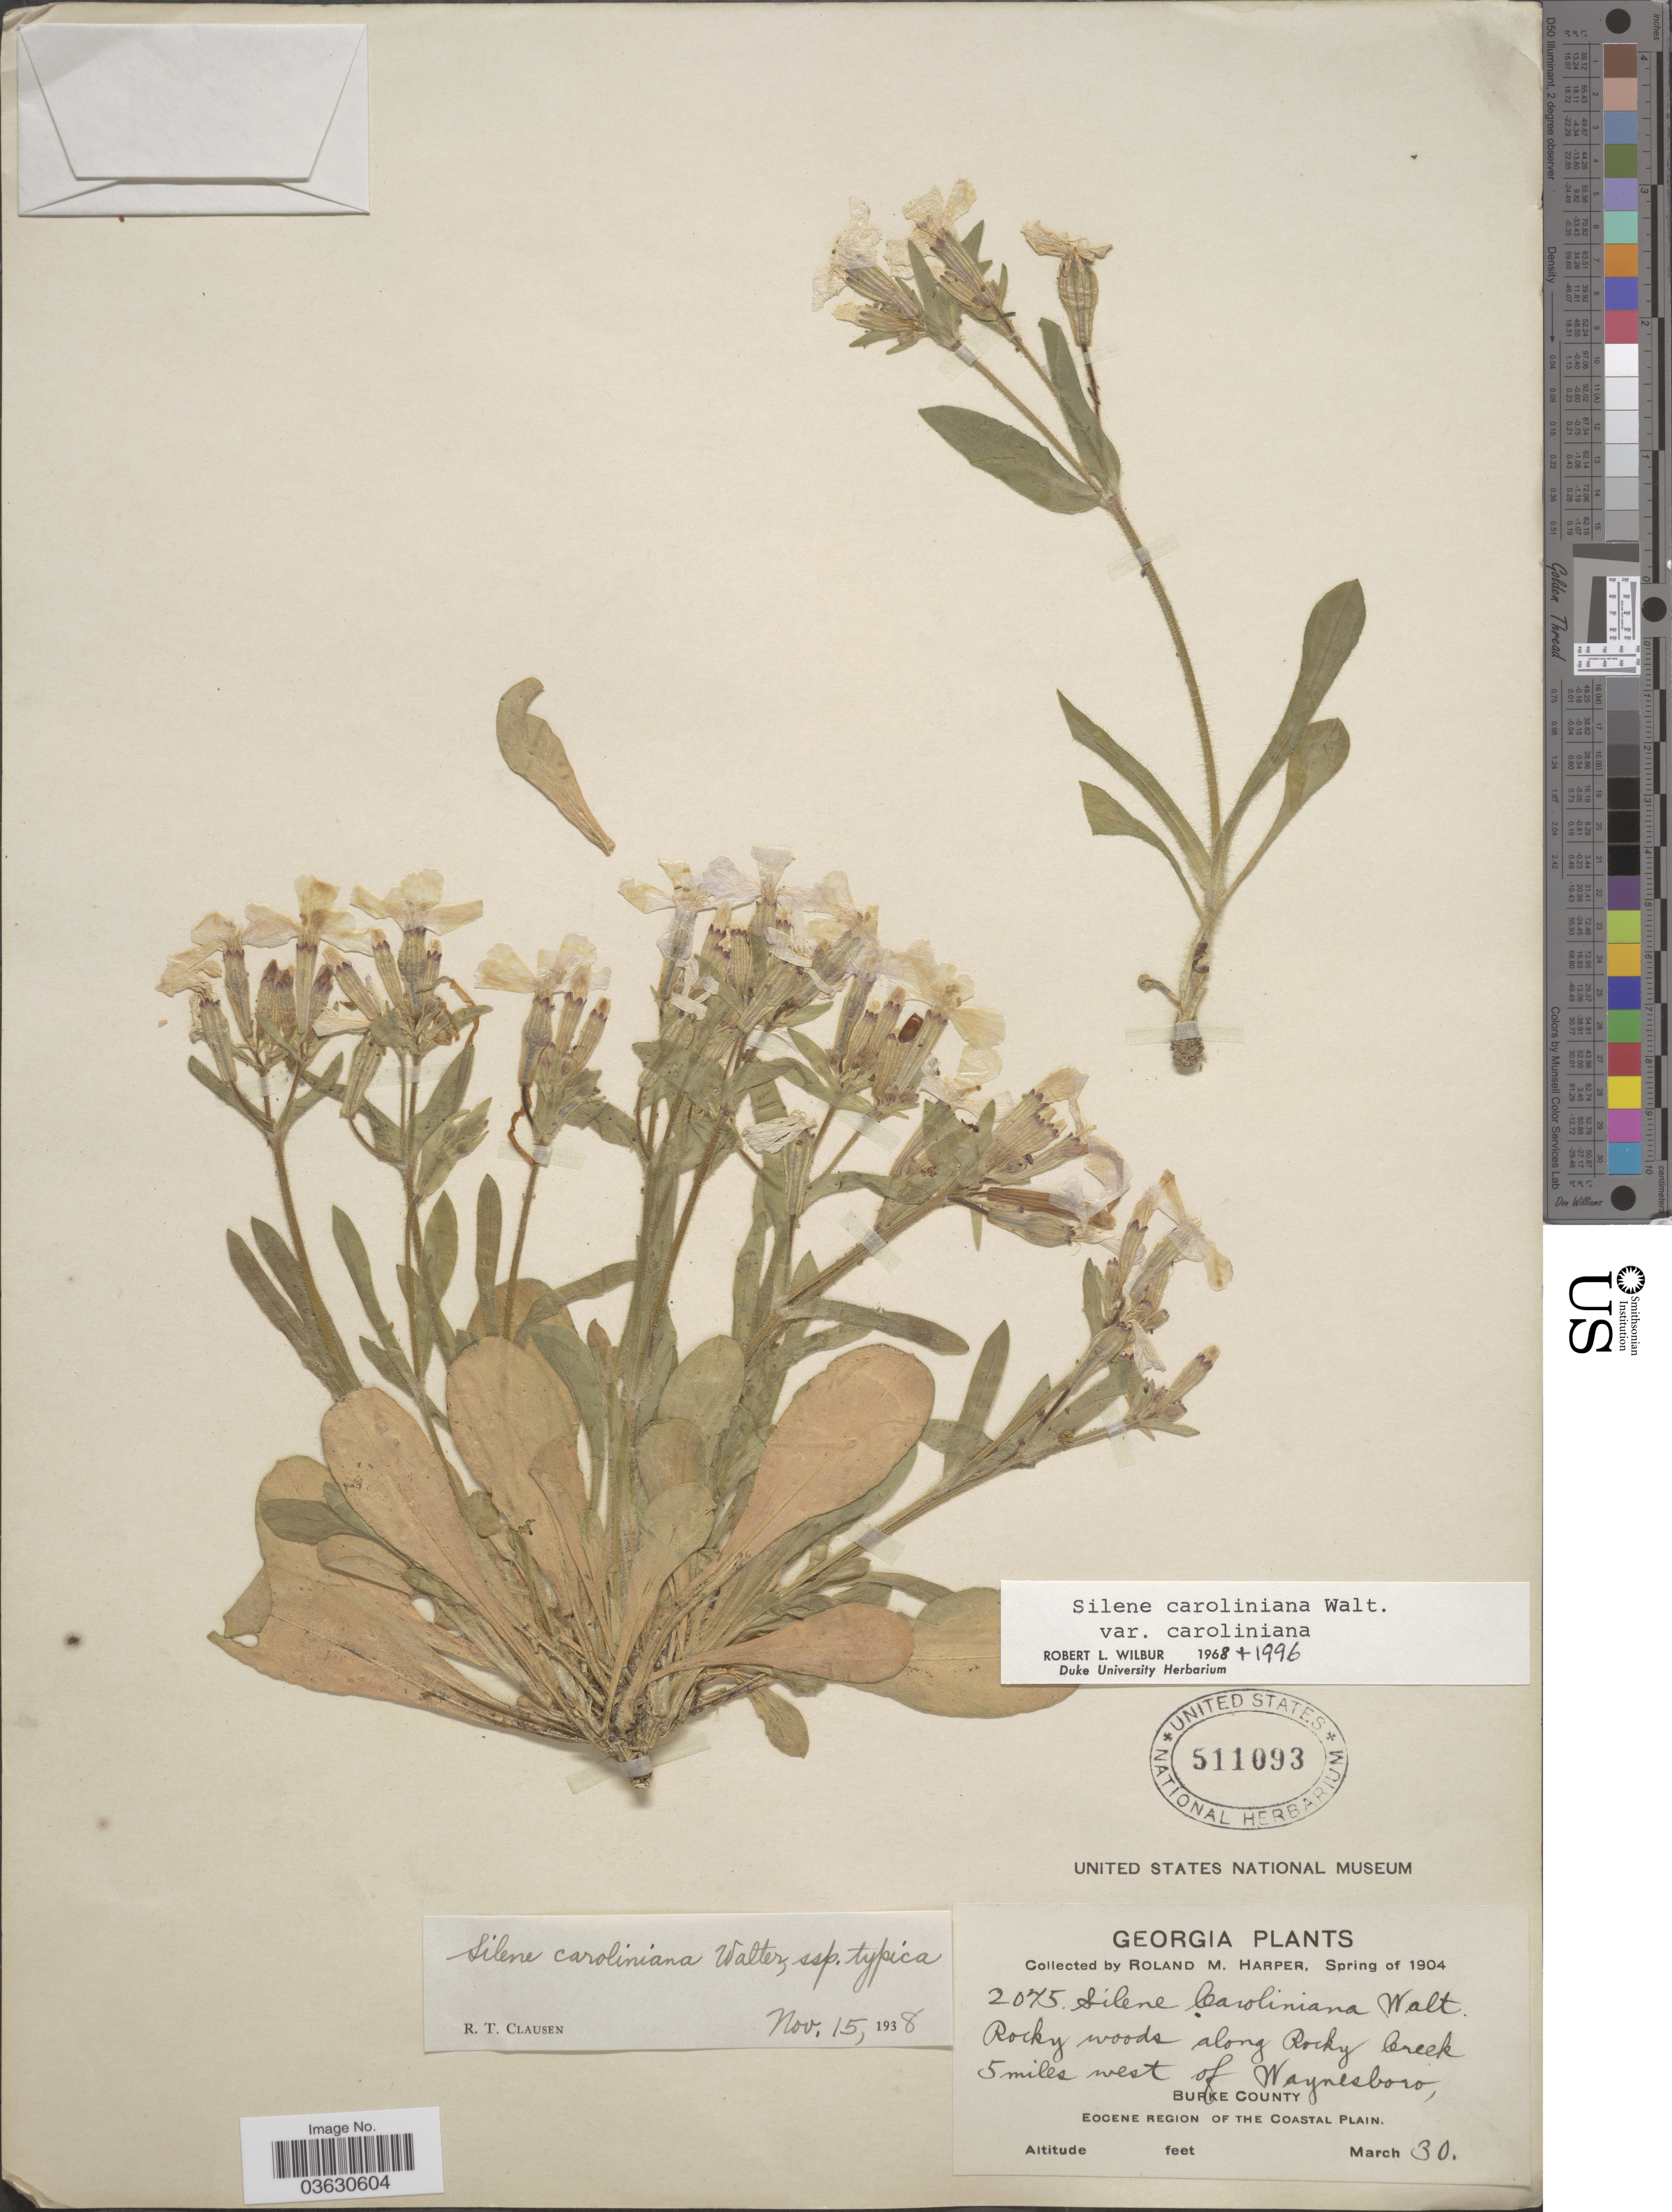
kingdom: Plantae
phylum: Tracheophyta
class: Magnoliopsida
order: Caryophyllales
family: Caryophyllaceae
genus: Silene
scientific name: Silene caroliniana subsp. typica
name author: R.T. Clausen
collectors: R. M. Harper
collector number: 2075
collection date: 1904-03-30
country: United States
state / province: Georgia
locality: Rocky woods along Rocky Creek, 5 miles west of Waynesboro, Burke County. Eocene Region of The Coastal Plain.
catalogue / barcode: US 511093